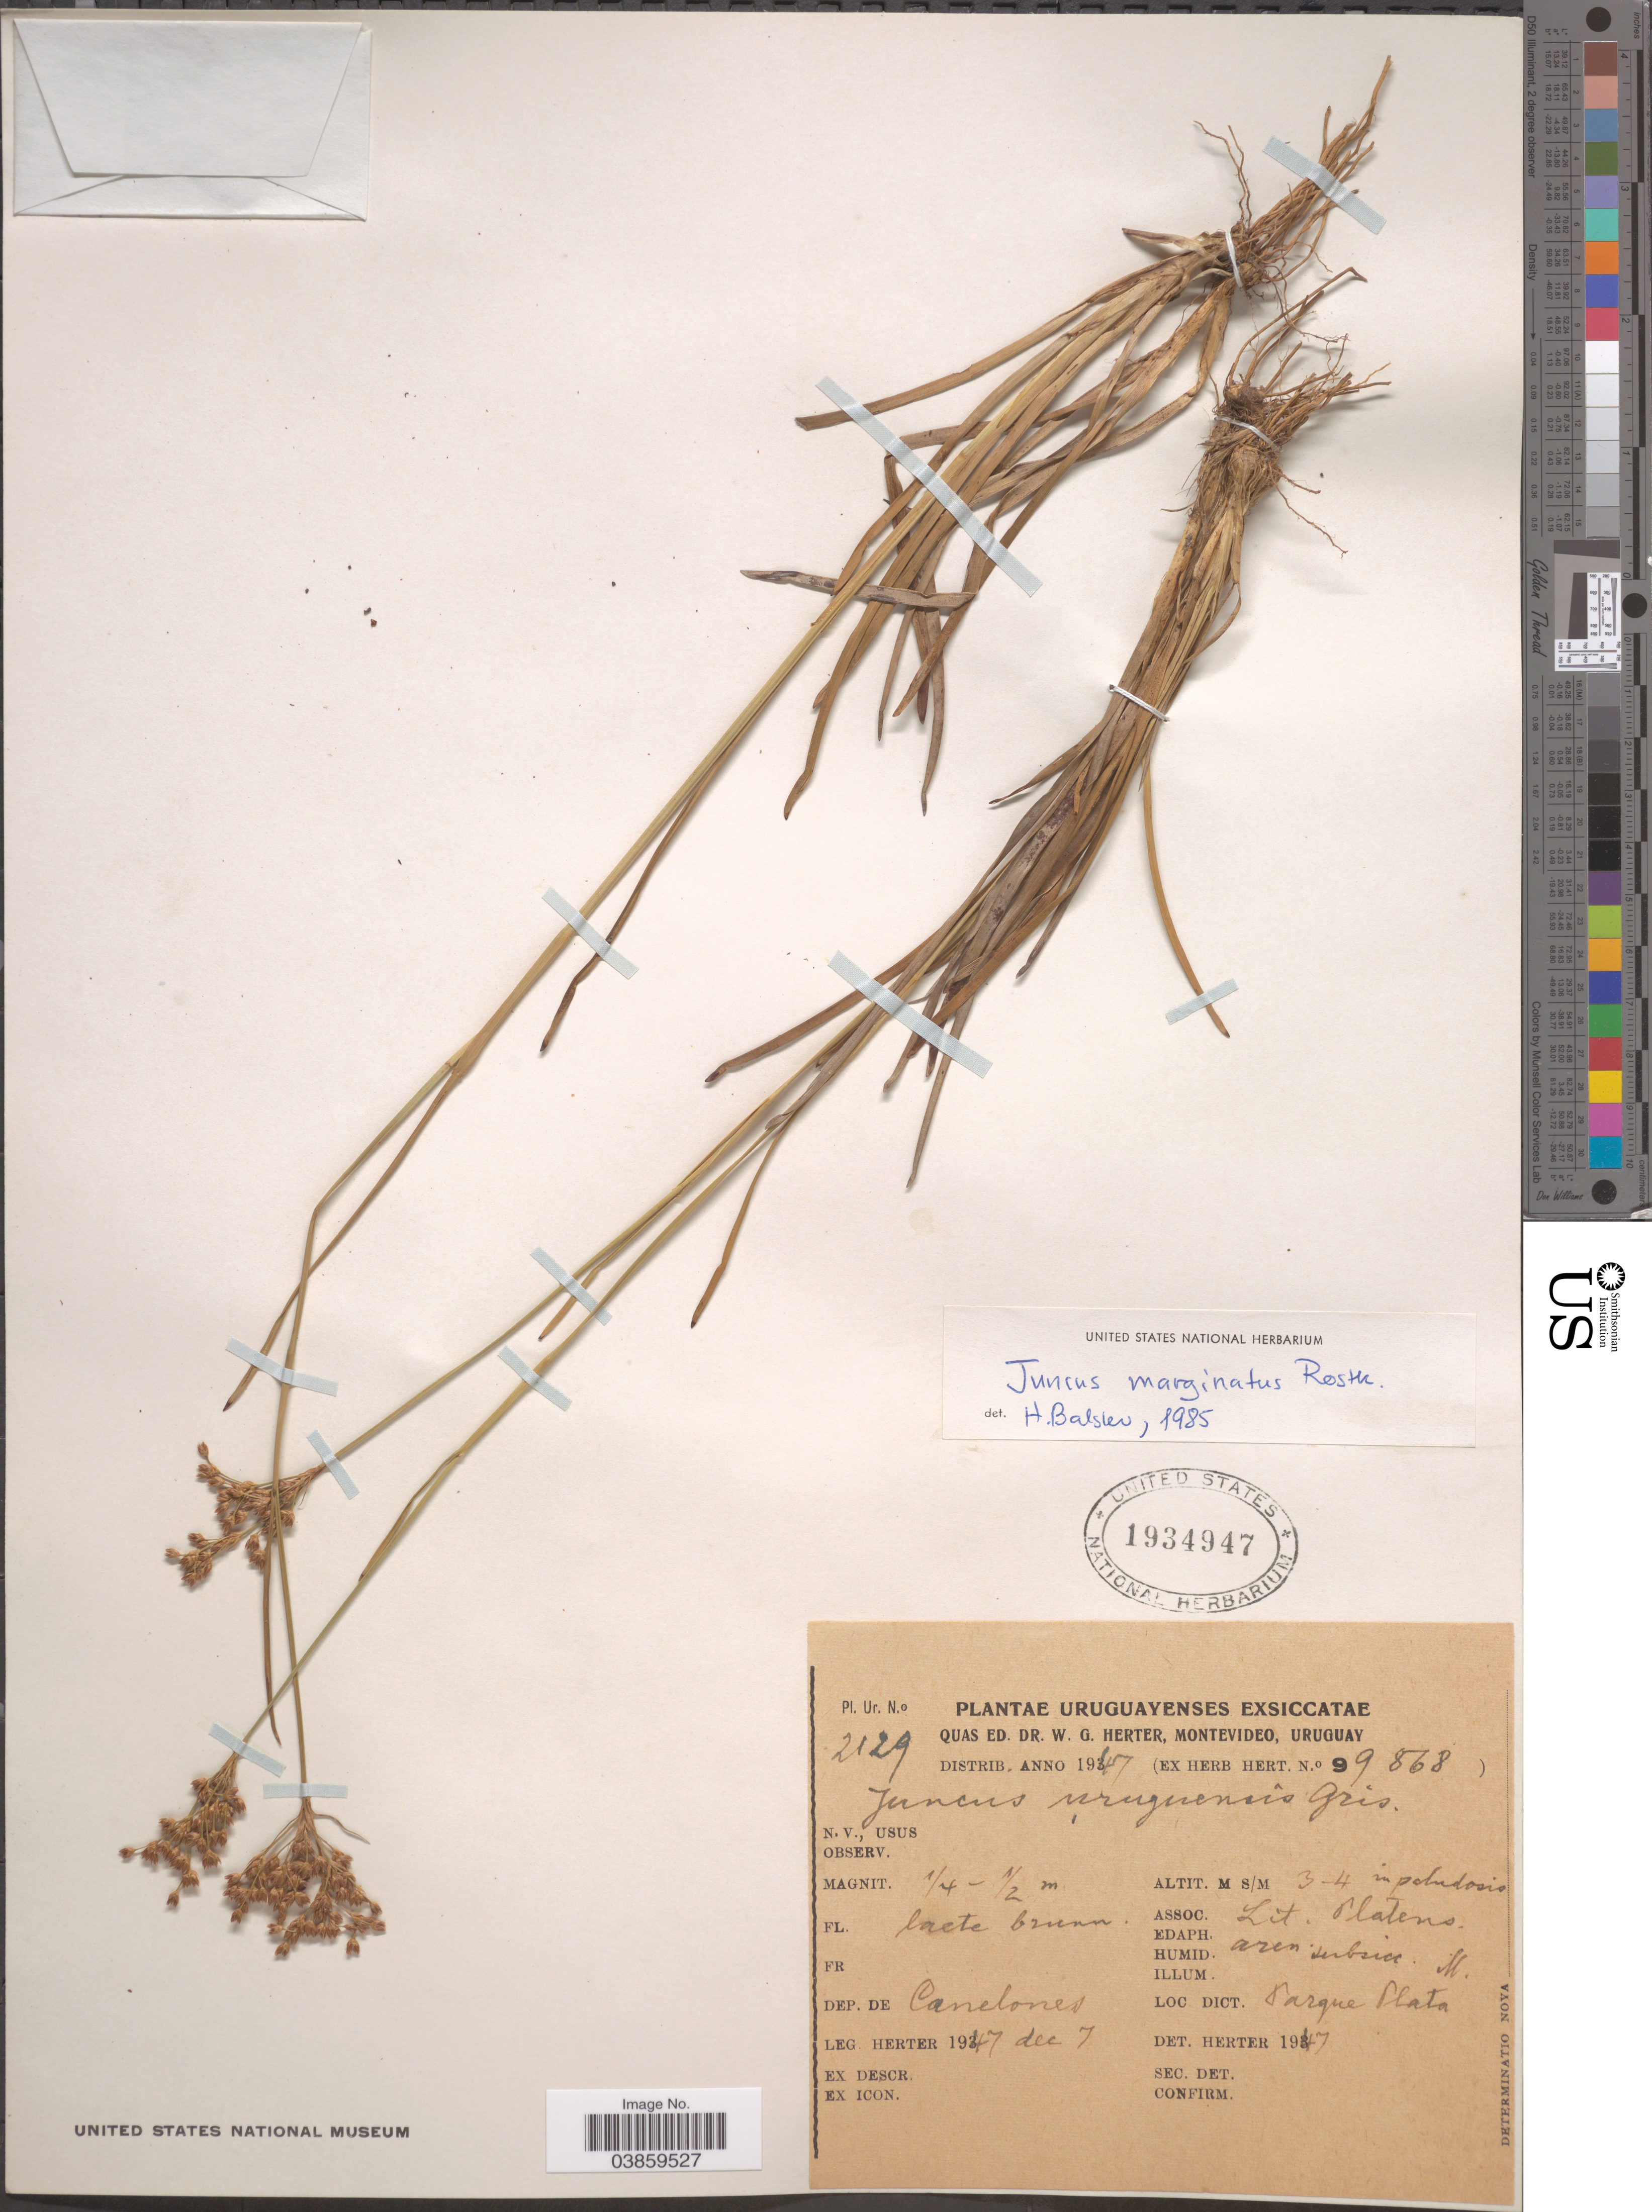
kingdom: Plantae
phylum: Tracheophyta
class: Liliopsida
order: Poales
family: Juncaceae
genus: Juncus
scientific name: Juncus marginatus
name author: Rostk.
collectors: W. G. Herter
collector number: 2129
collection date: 1947-12-07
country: Uruguay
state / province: Canelones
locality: Dep. de Canelones. Dist. Parque Plata.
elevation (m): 3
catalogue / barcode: US 1934947